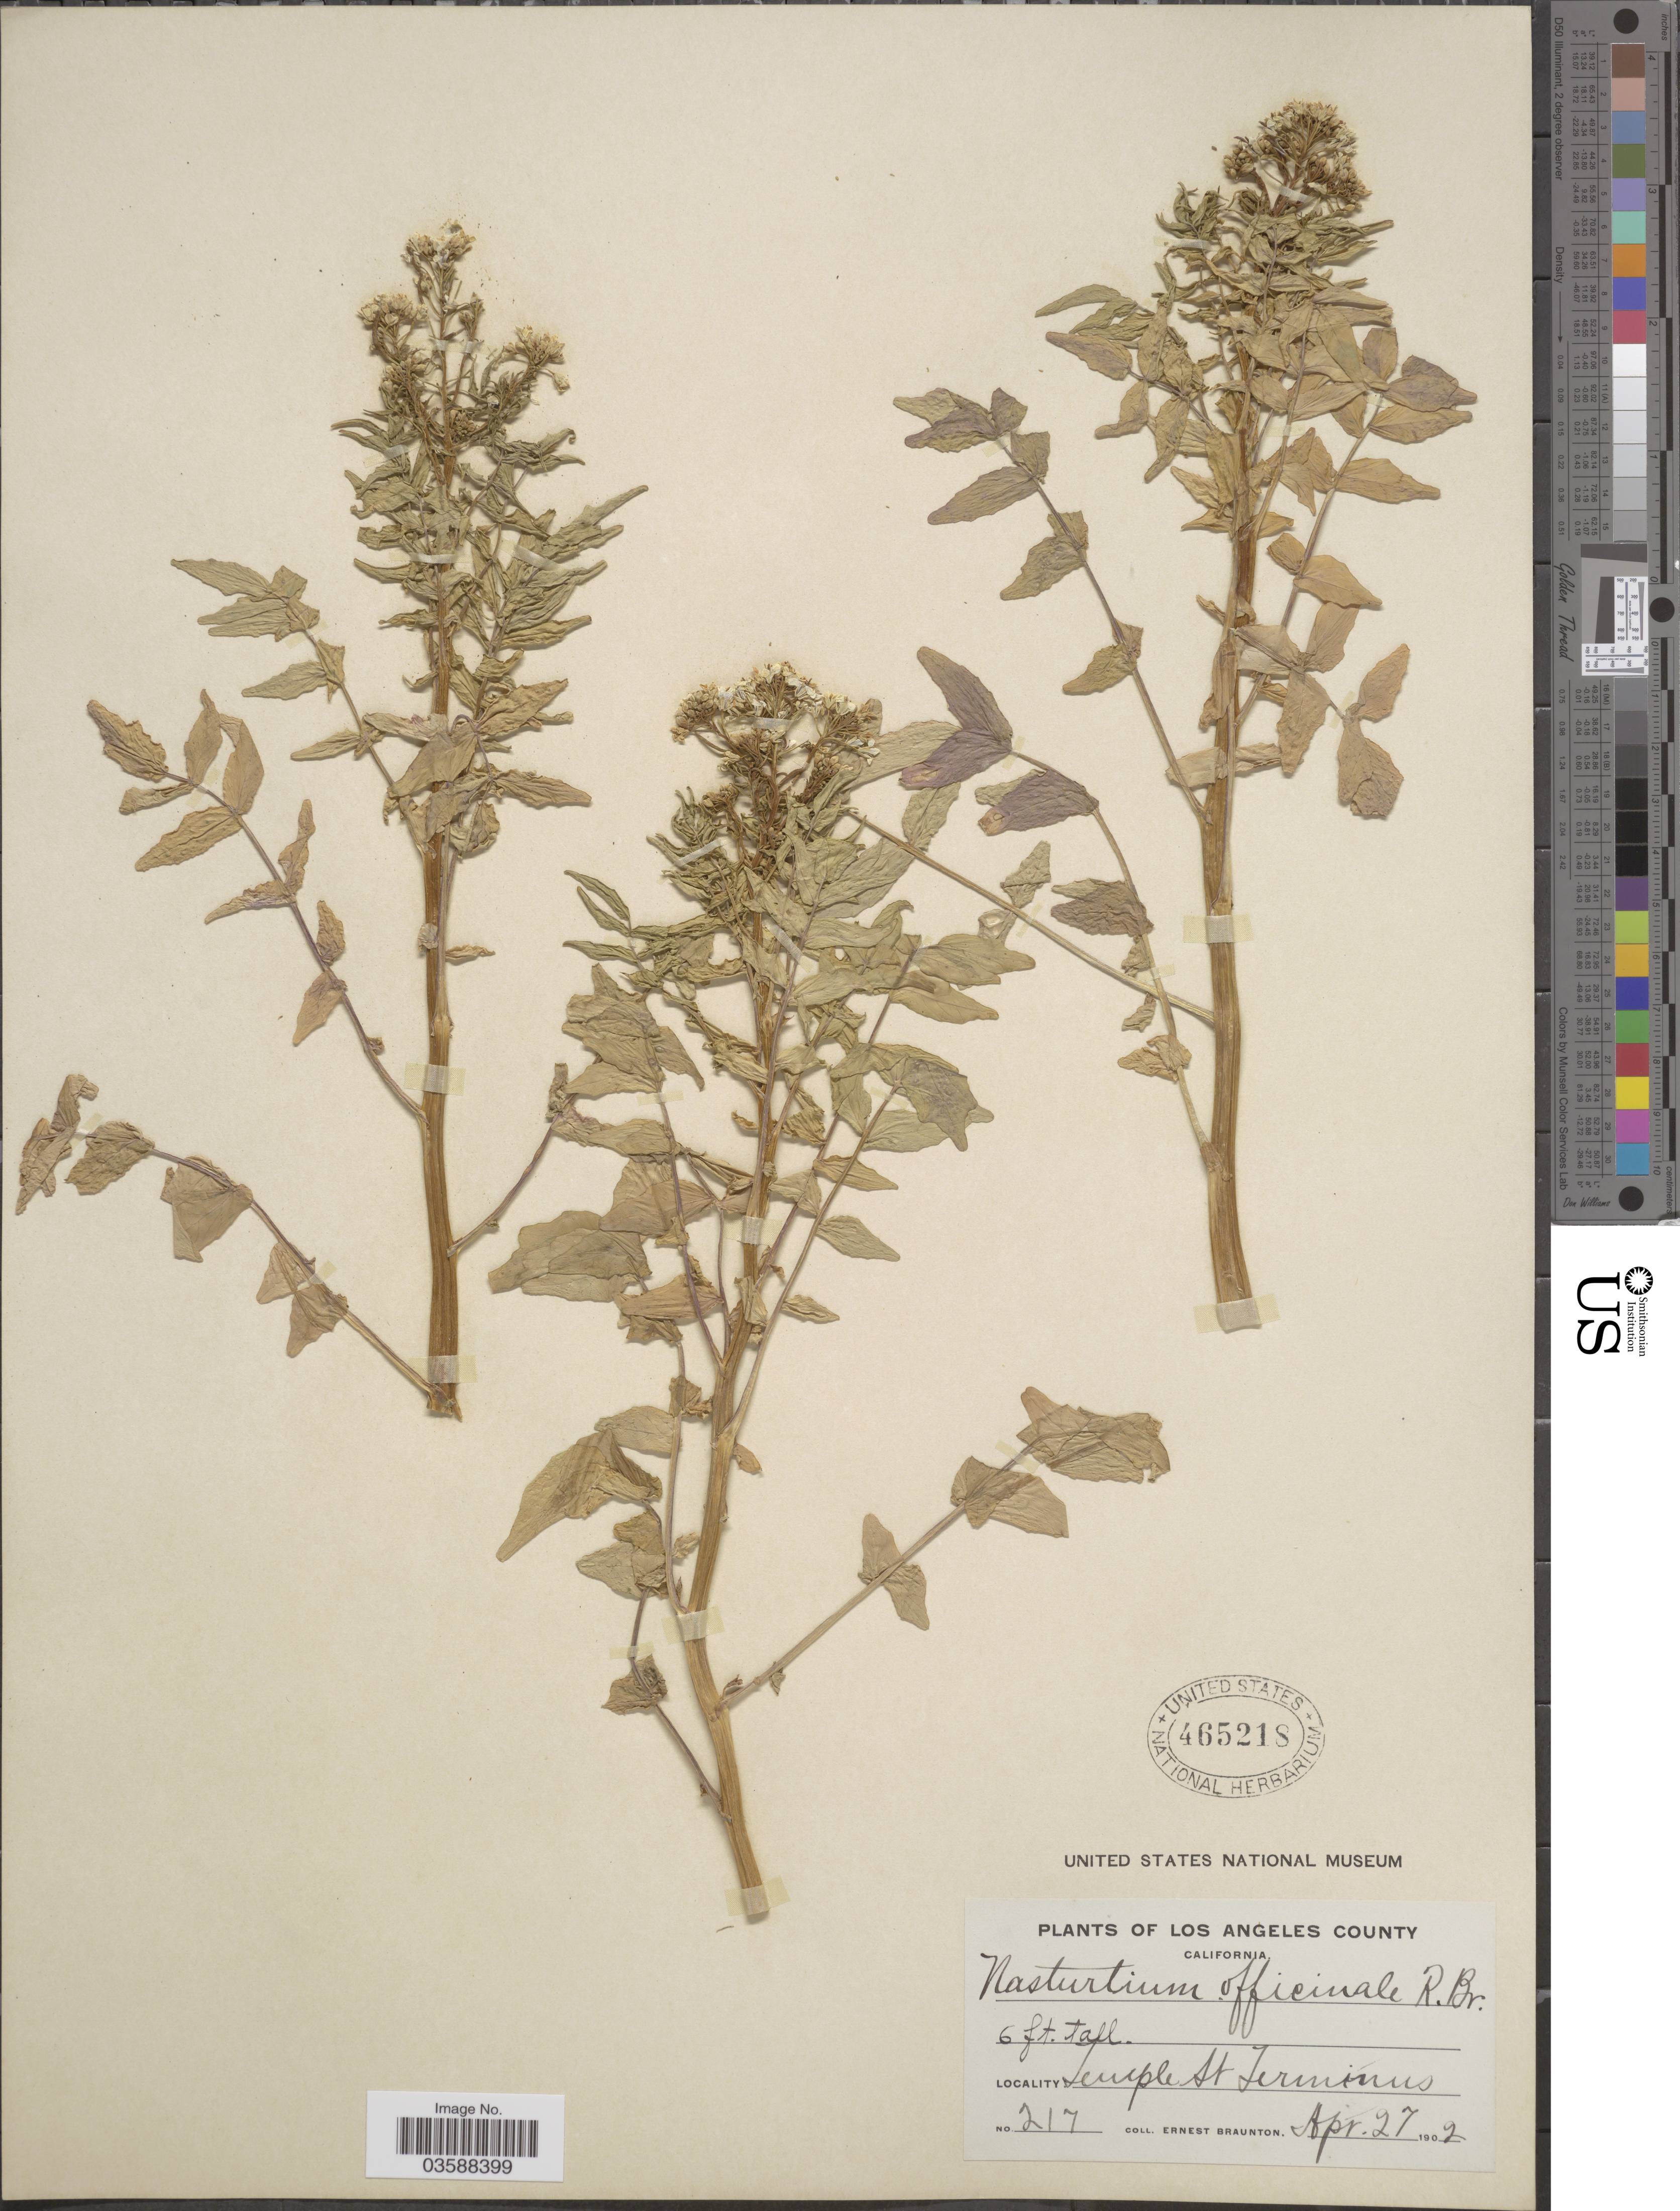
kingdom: Plantae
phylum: Tracheophyta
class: Magnoliopsida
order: Brassicales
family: Brassicaceae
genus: Nasturtium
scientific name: Nasturtium officinale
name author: R. Br.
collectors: E. Braunton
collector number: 217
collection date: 1902-04-27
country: United States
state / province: California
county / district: Los Angeles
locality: Los Angeles County; Temple St Terminus.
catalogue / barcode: US 465218